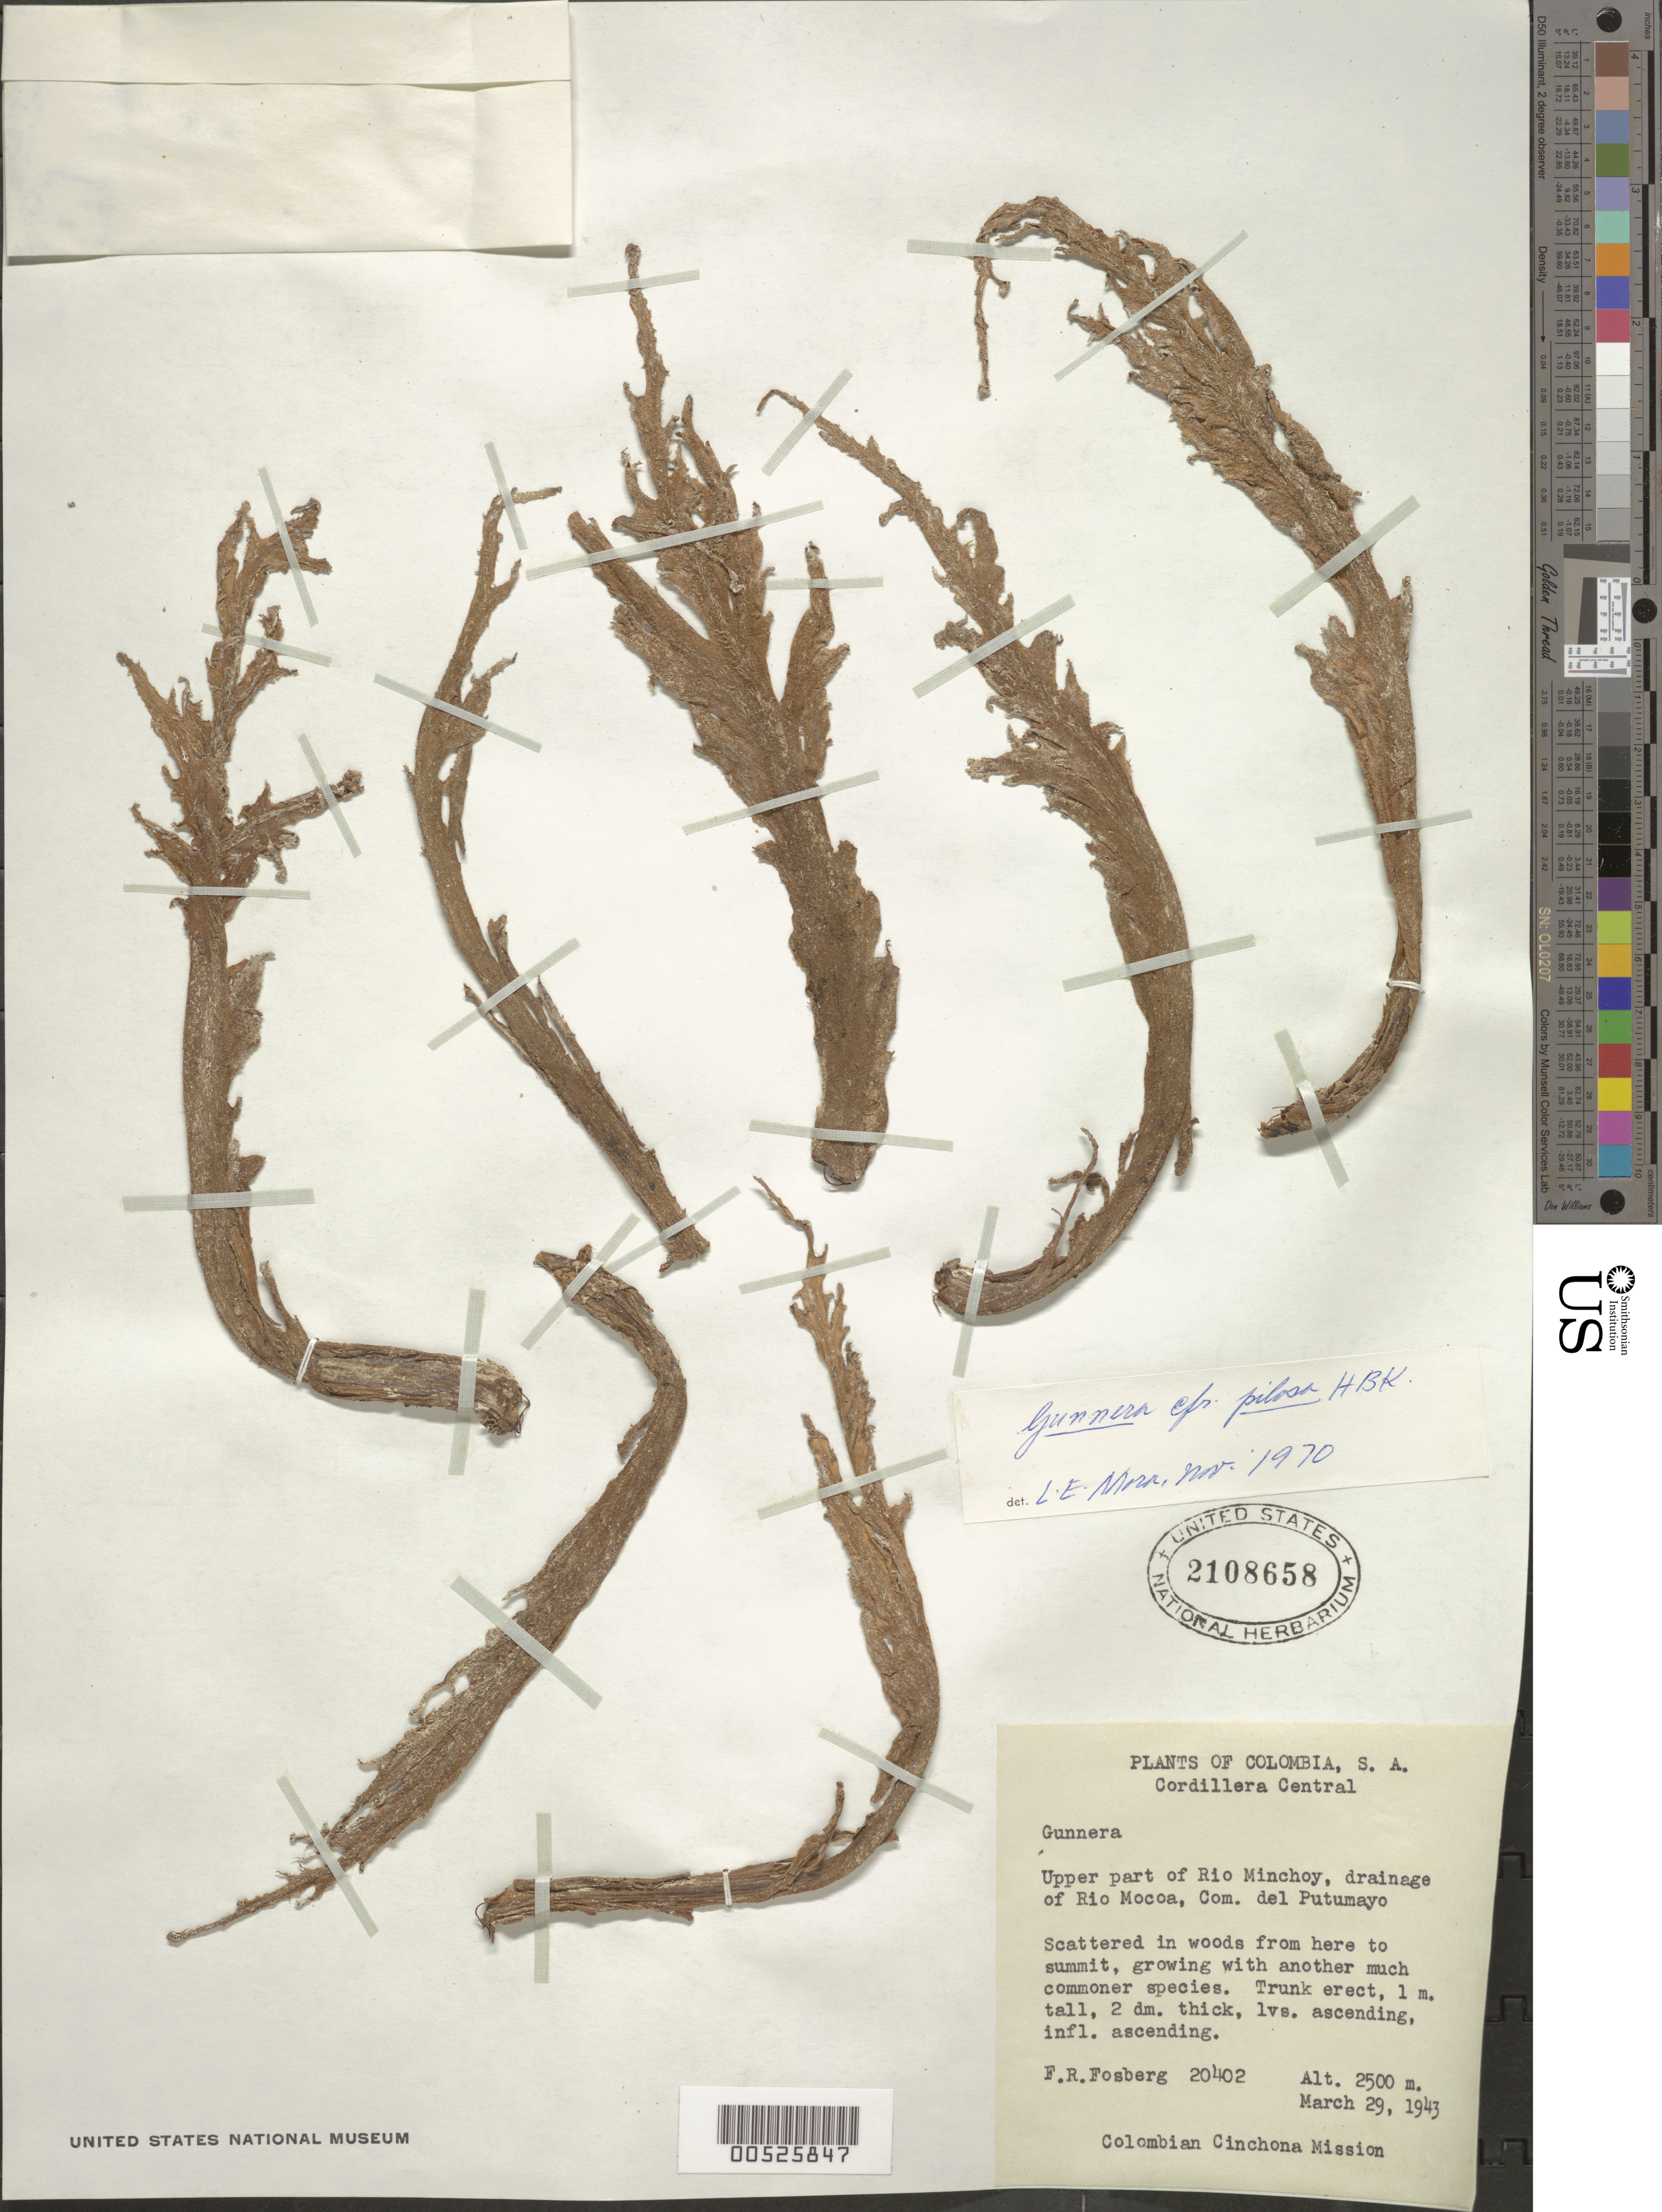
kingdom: Plantae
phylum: Tracheophyta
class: Magnoliopsida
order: Gunnerales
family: Gunneraceae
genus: Gunnera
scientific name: Gunnera pilosa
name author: Kunth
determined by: Mora-Osejo, L. E.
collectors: F. R. Fosberg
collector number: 20402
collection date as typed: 29 Mar 1943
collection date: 1943-03-29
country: Colombia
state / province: Putumayo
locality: Upper part of Rio Minchoy, drainage of Rio Mocoa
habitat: Scattered in woods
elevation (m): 2500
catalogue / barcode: US 2108658